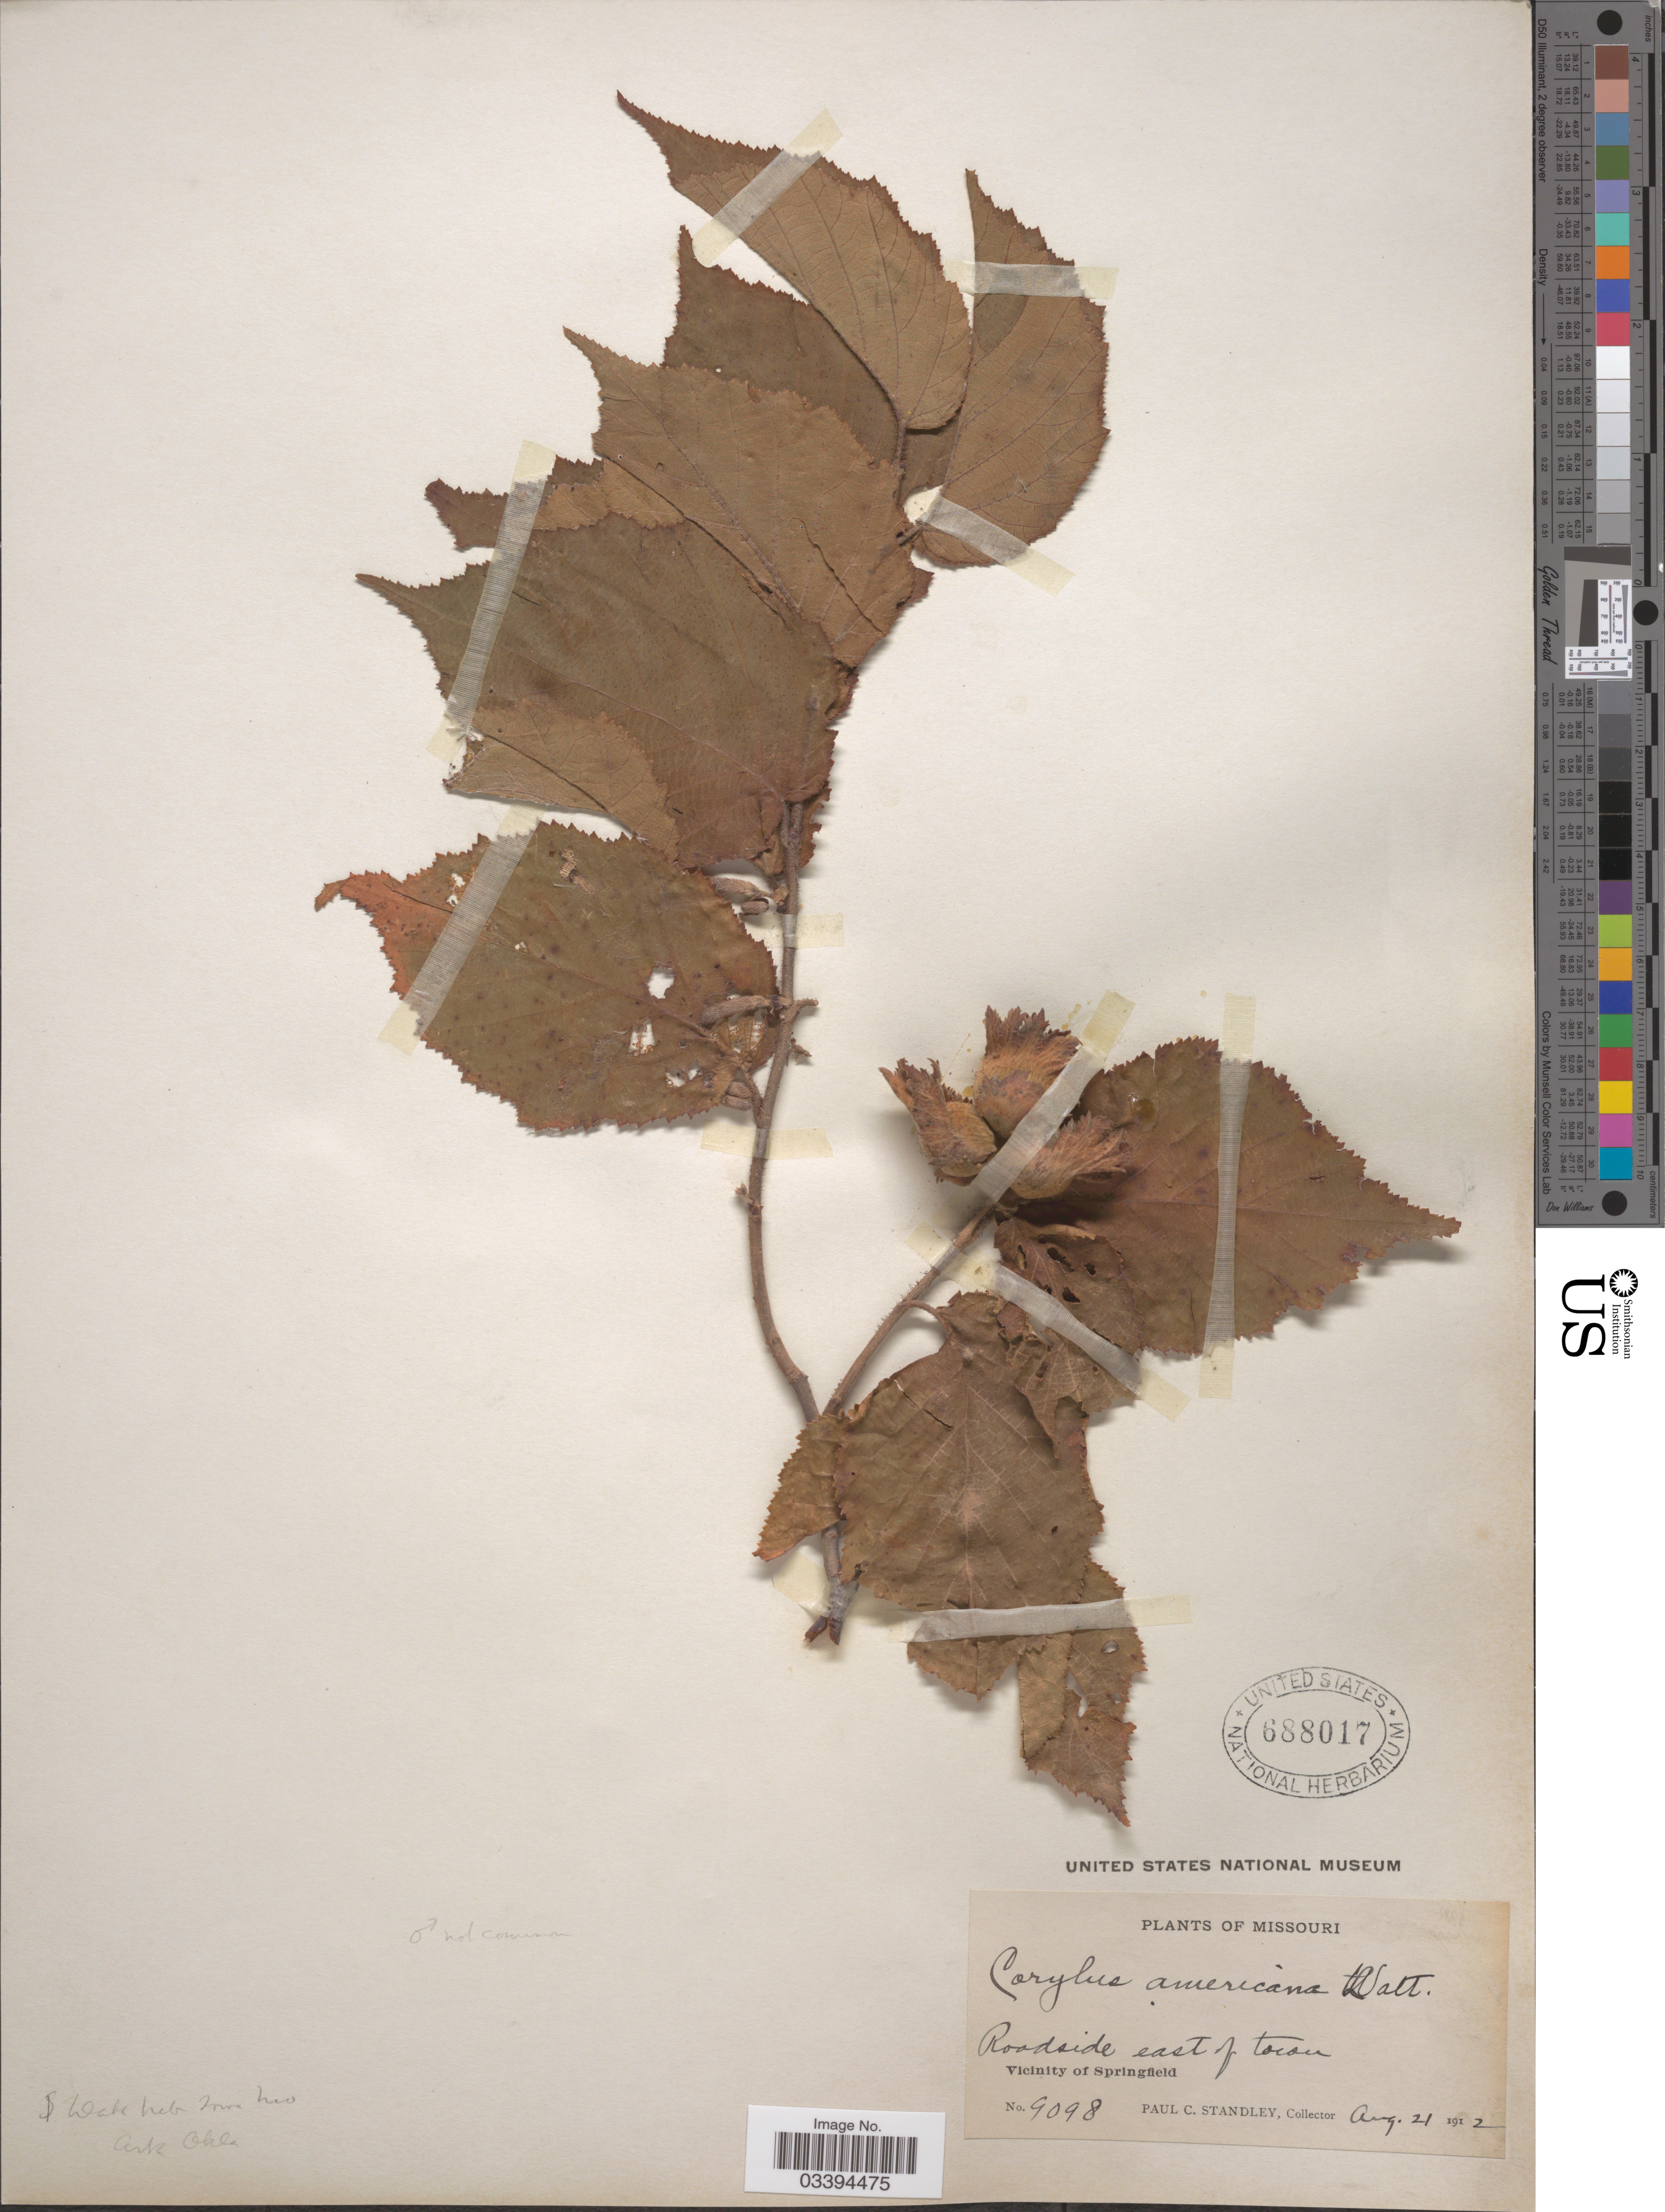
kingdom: Plantae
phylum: Tracheophyta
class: Magnoliopsida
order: Fagales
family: Betulaceae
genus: Corylus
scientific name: Corylus americana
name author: Walter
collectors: P. C. Standley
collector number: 4098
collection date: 1912-08-21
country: United States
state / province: Missouri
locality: Roadside east of town. Vicinity of Springfield.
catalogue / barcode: US 688017